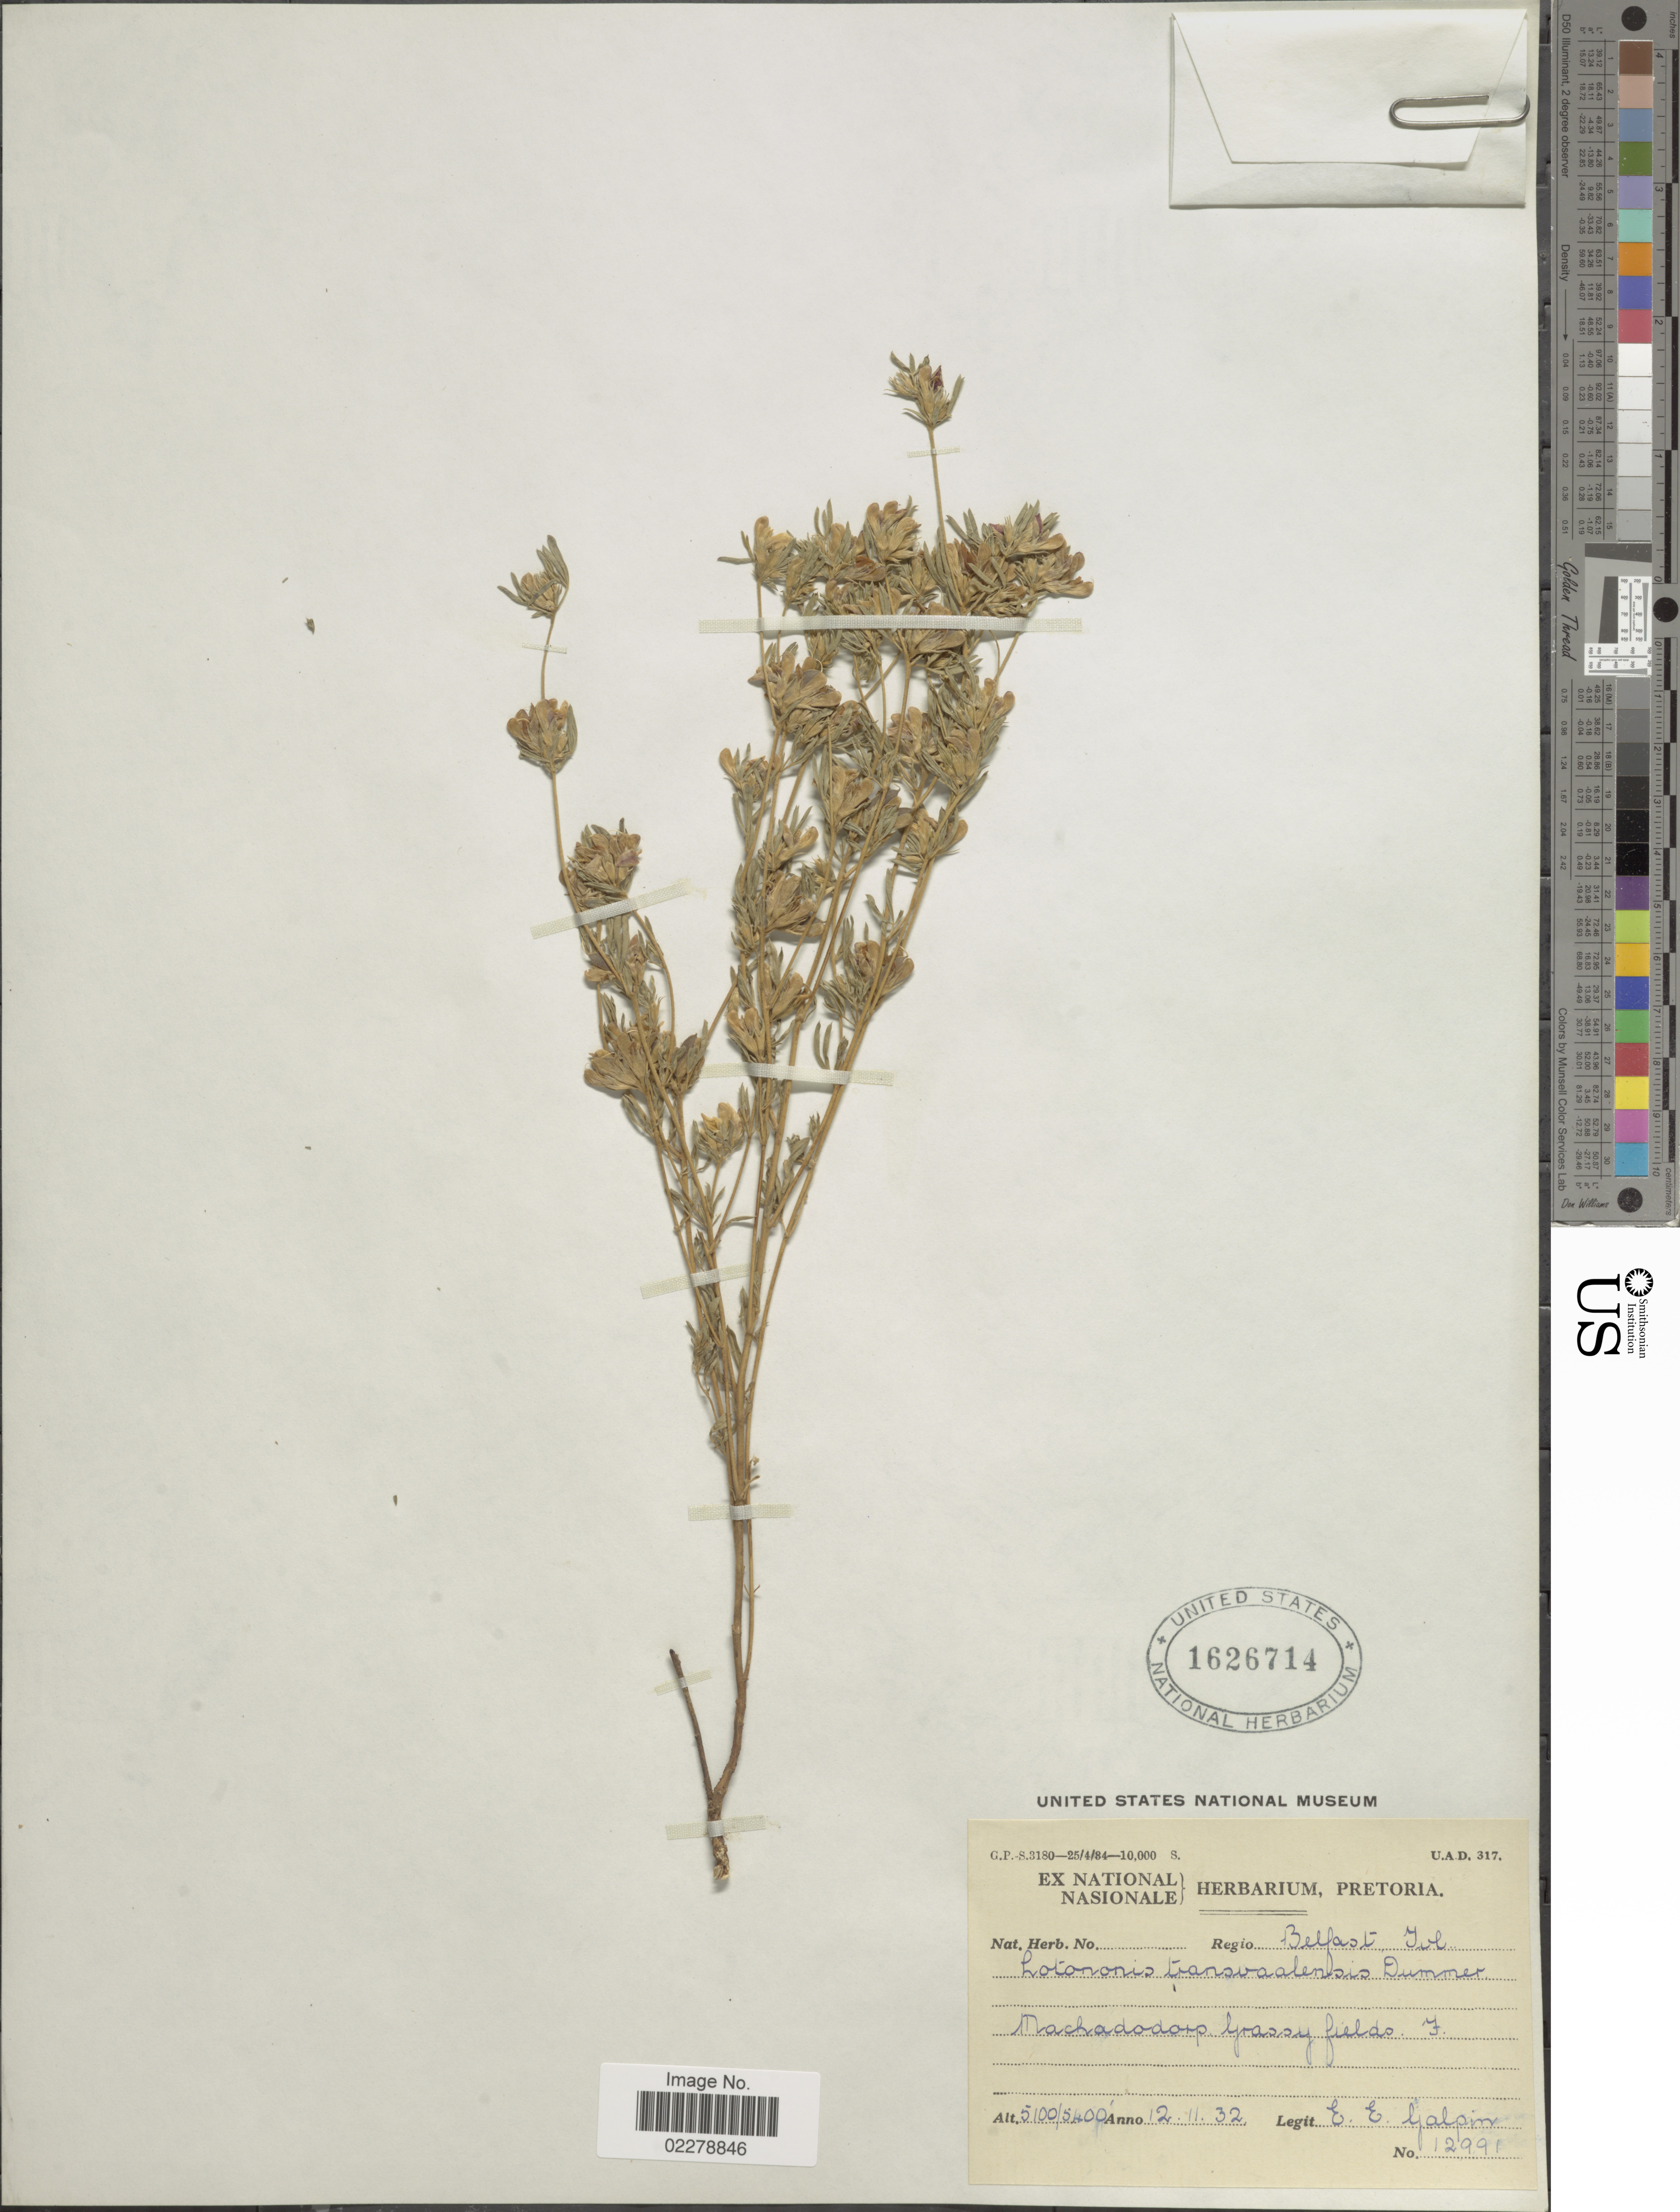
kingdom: Plantae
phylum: Tracheophyta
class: Magnoliopsida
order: Fabales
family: Fabaceae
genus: Lotononis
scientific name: Lotononis transvaalensis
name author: Dümmer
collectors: E. Galpin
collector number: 12991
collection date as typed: Transcribed d/m/y: 12/11/32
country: South Africa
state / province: Mpumalanga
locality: Refio Belfast. Ivl. Machadodorp, Grassy fields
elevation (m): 1554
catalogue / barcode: US 1626714